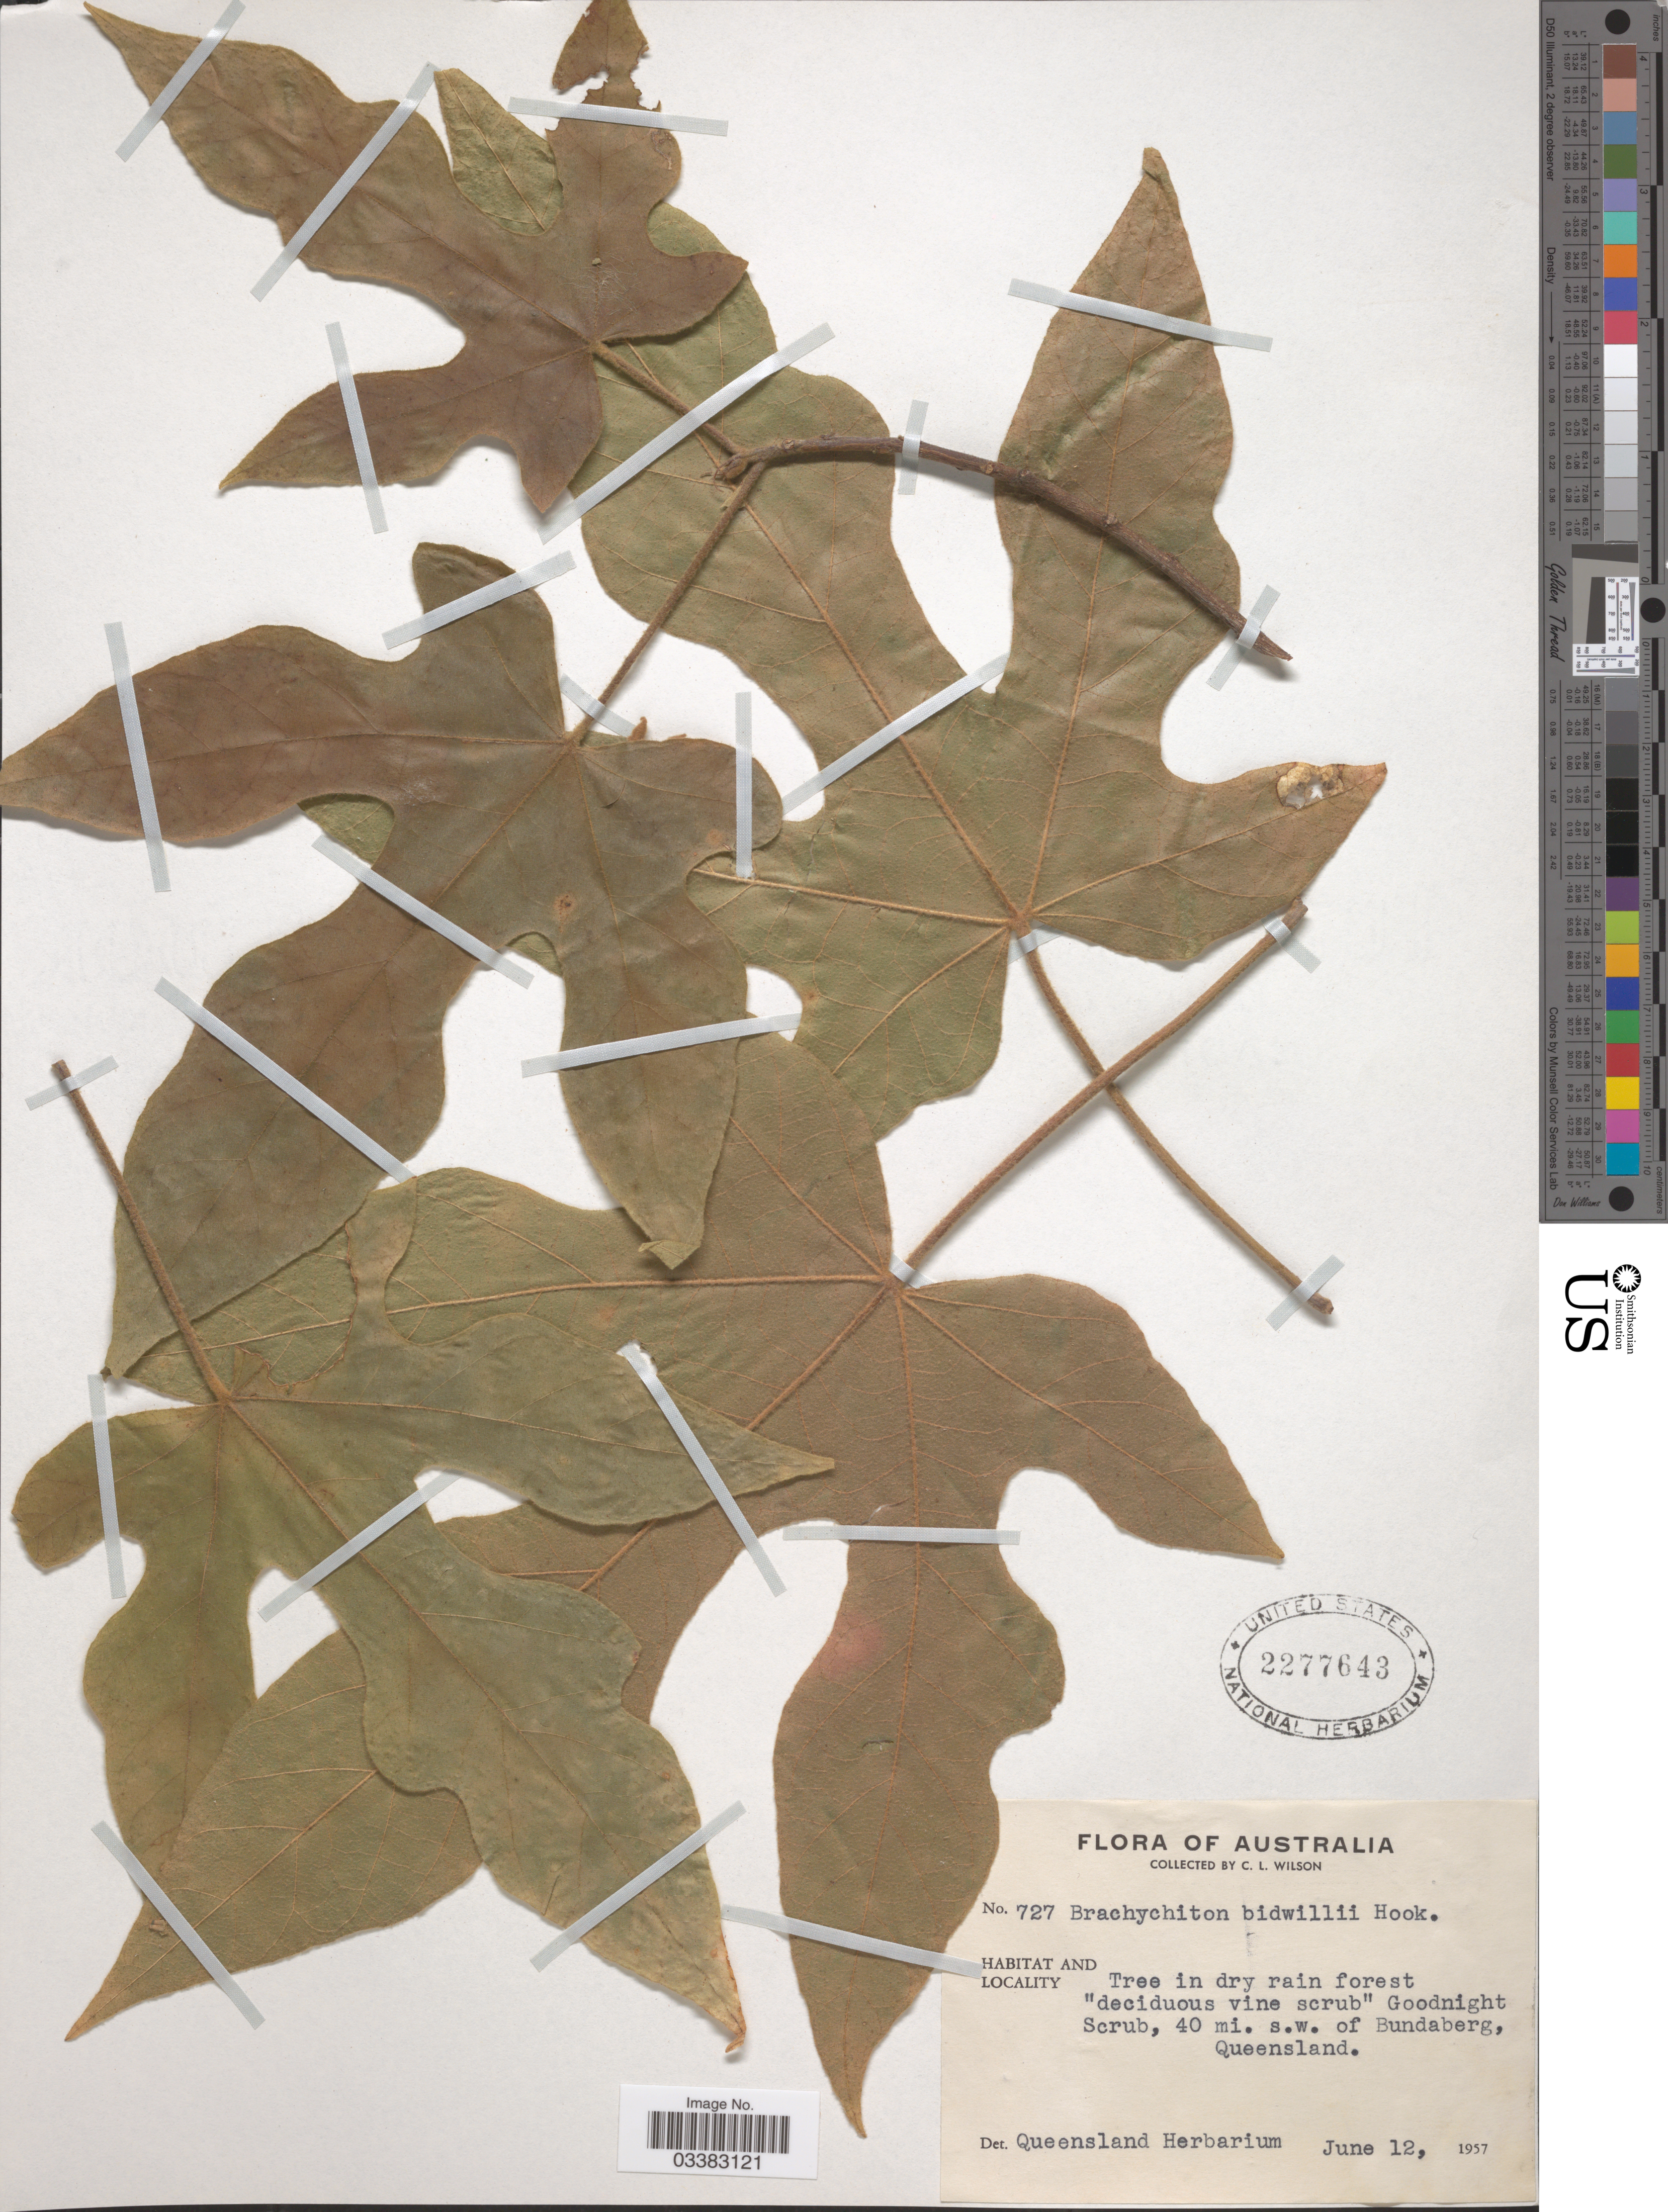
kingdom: Plantae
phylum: Tracheophyta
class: Magnoliopsida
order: Malvales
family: Malvaceae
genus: Brachychiton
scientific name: Brachychiton bidwillii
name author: Hook.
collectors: C. L. Wilson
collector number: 727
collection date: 1957-06-12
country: Australia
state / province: Queensland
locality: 40 mi. s.w. of Bundaberg.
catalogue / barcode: US 2277643